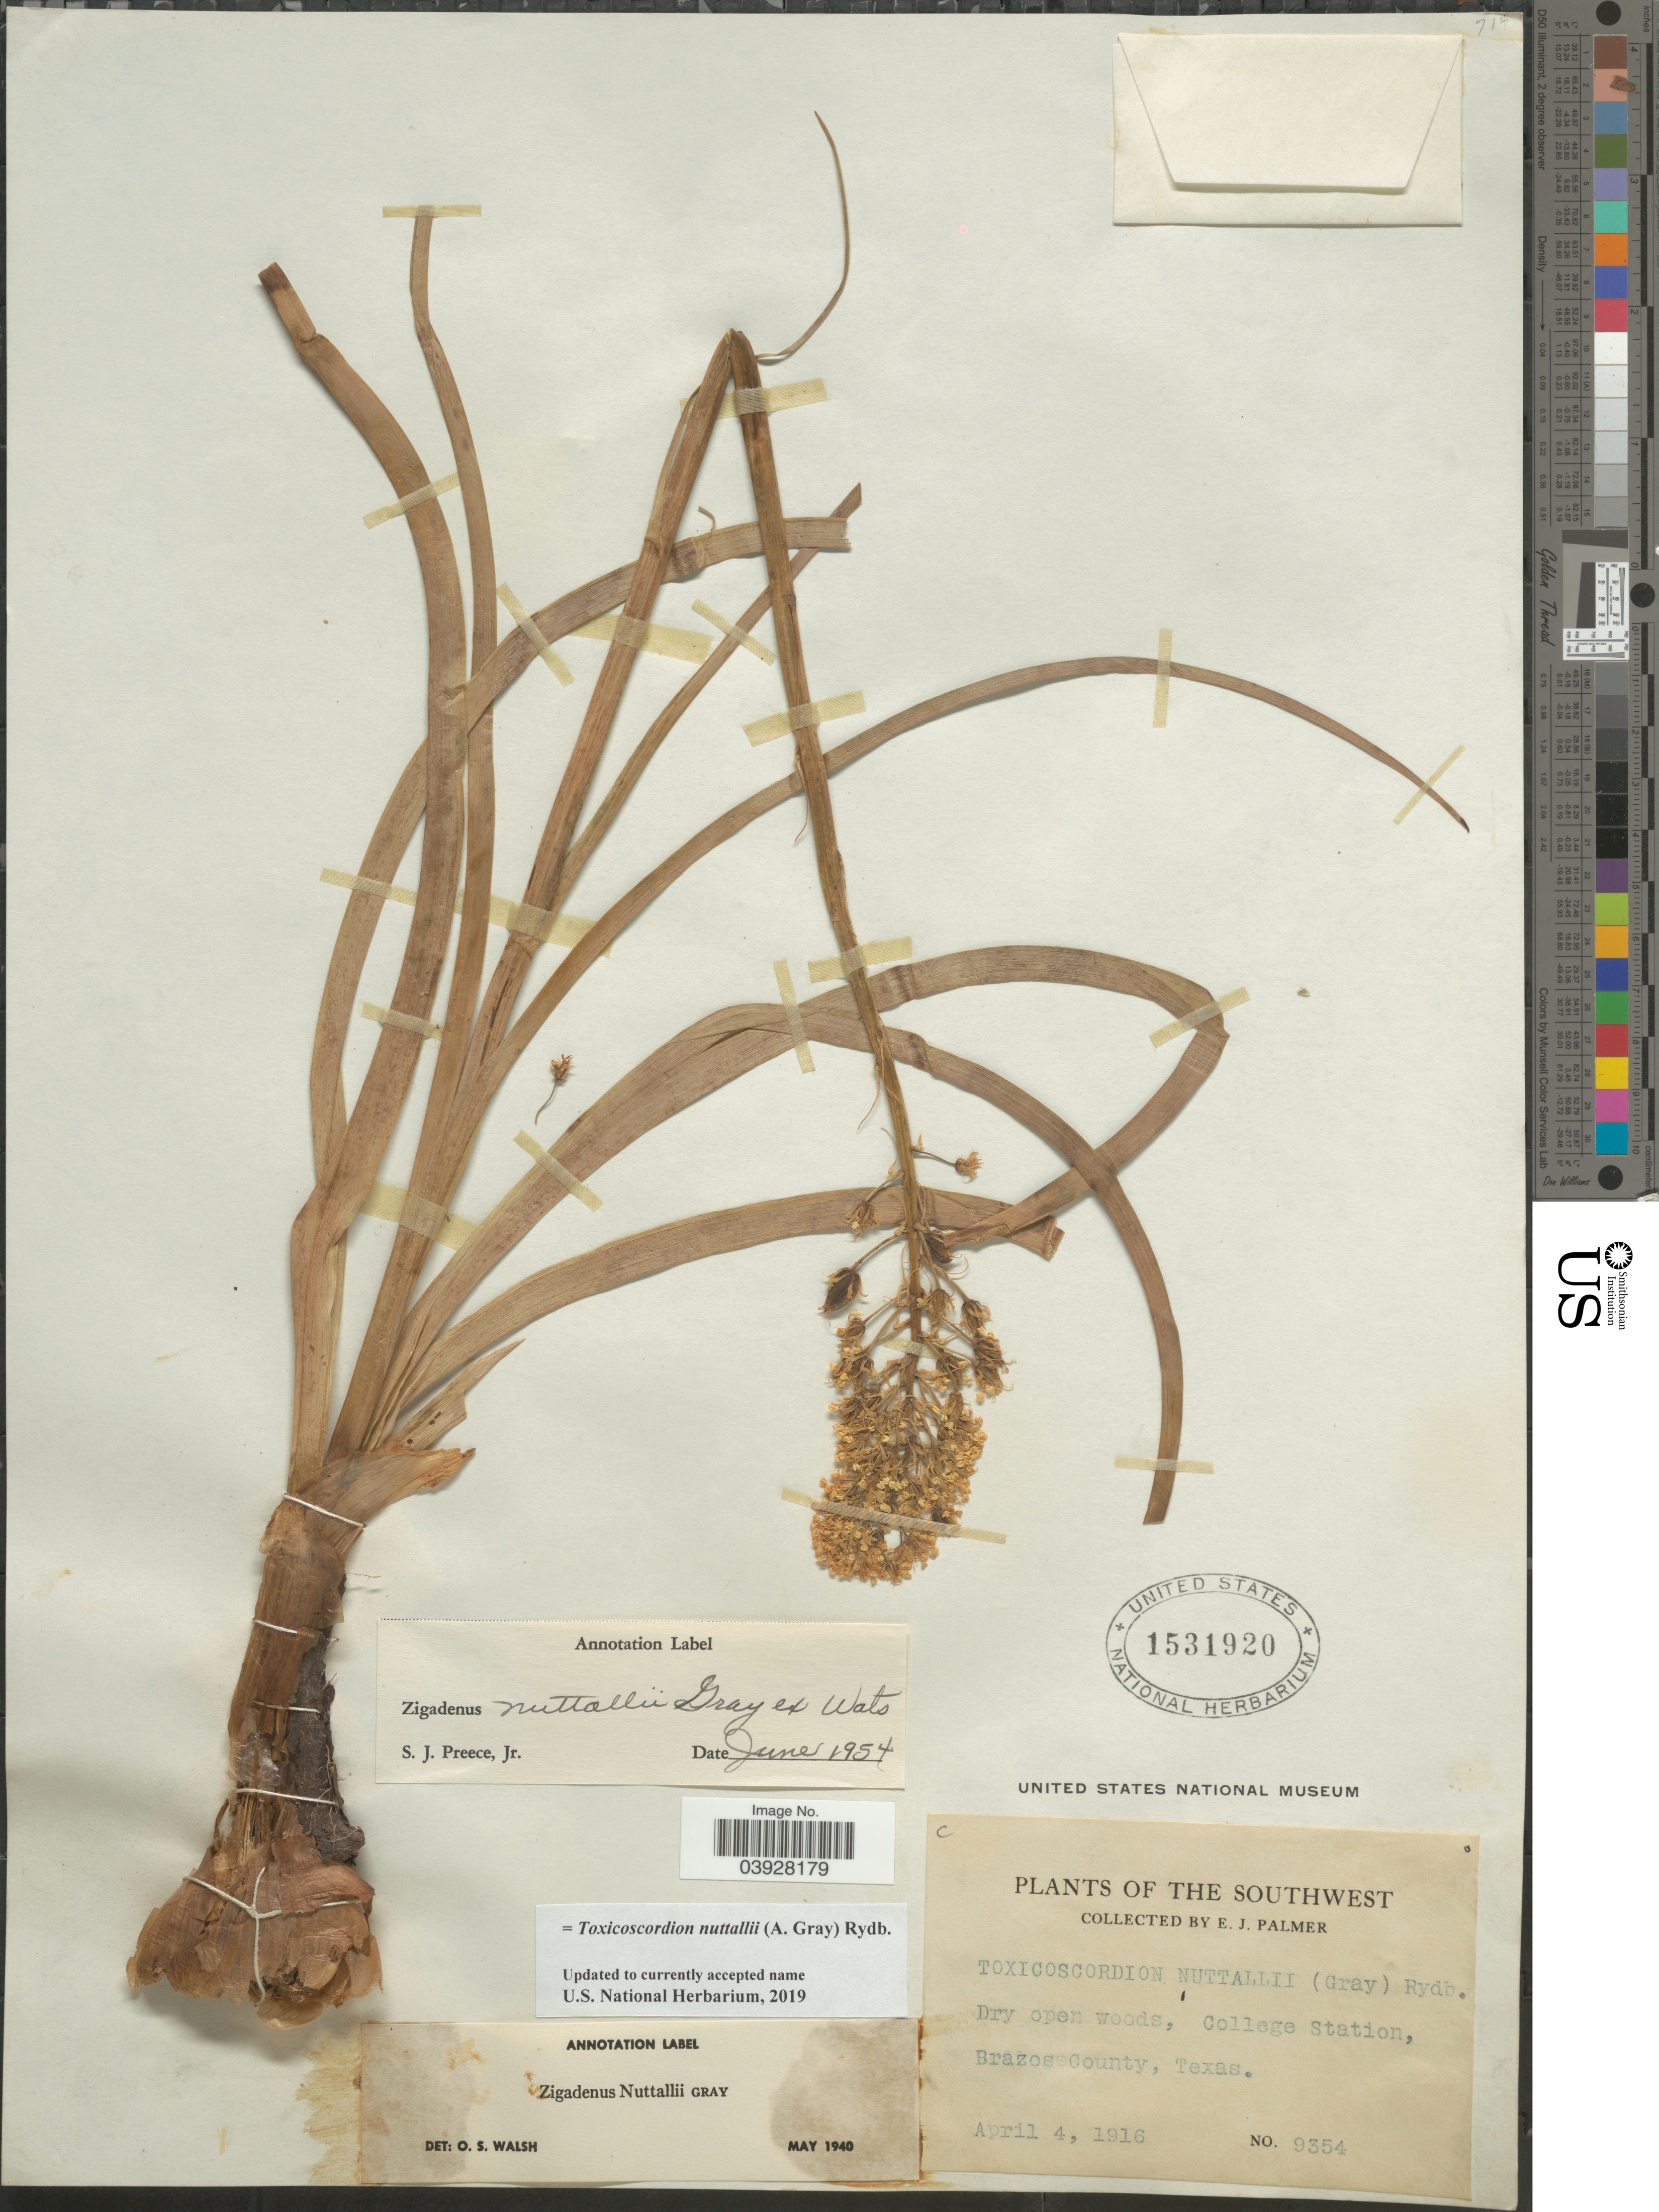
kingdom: Plantae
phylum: Tracheophyta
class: Liliopsida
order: Liliales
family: Melanthiaceae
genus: Toxicoscordion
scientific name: Toxicoscordion nuttallii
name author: (A. Gray) Rydb.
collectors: E. J. Palmer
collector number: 9354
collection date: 1916-04-04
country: United States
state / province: Texas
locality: The Southwest. College Station, Brazos County.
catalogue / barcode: US 1531920